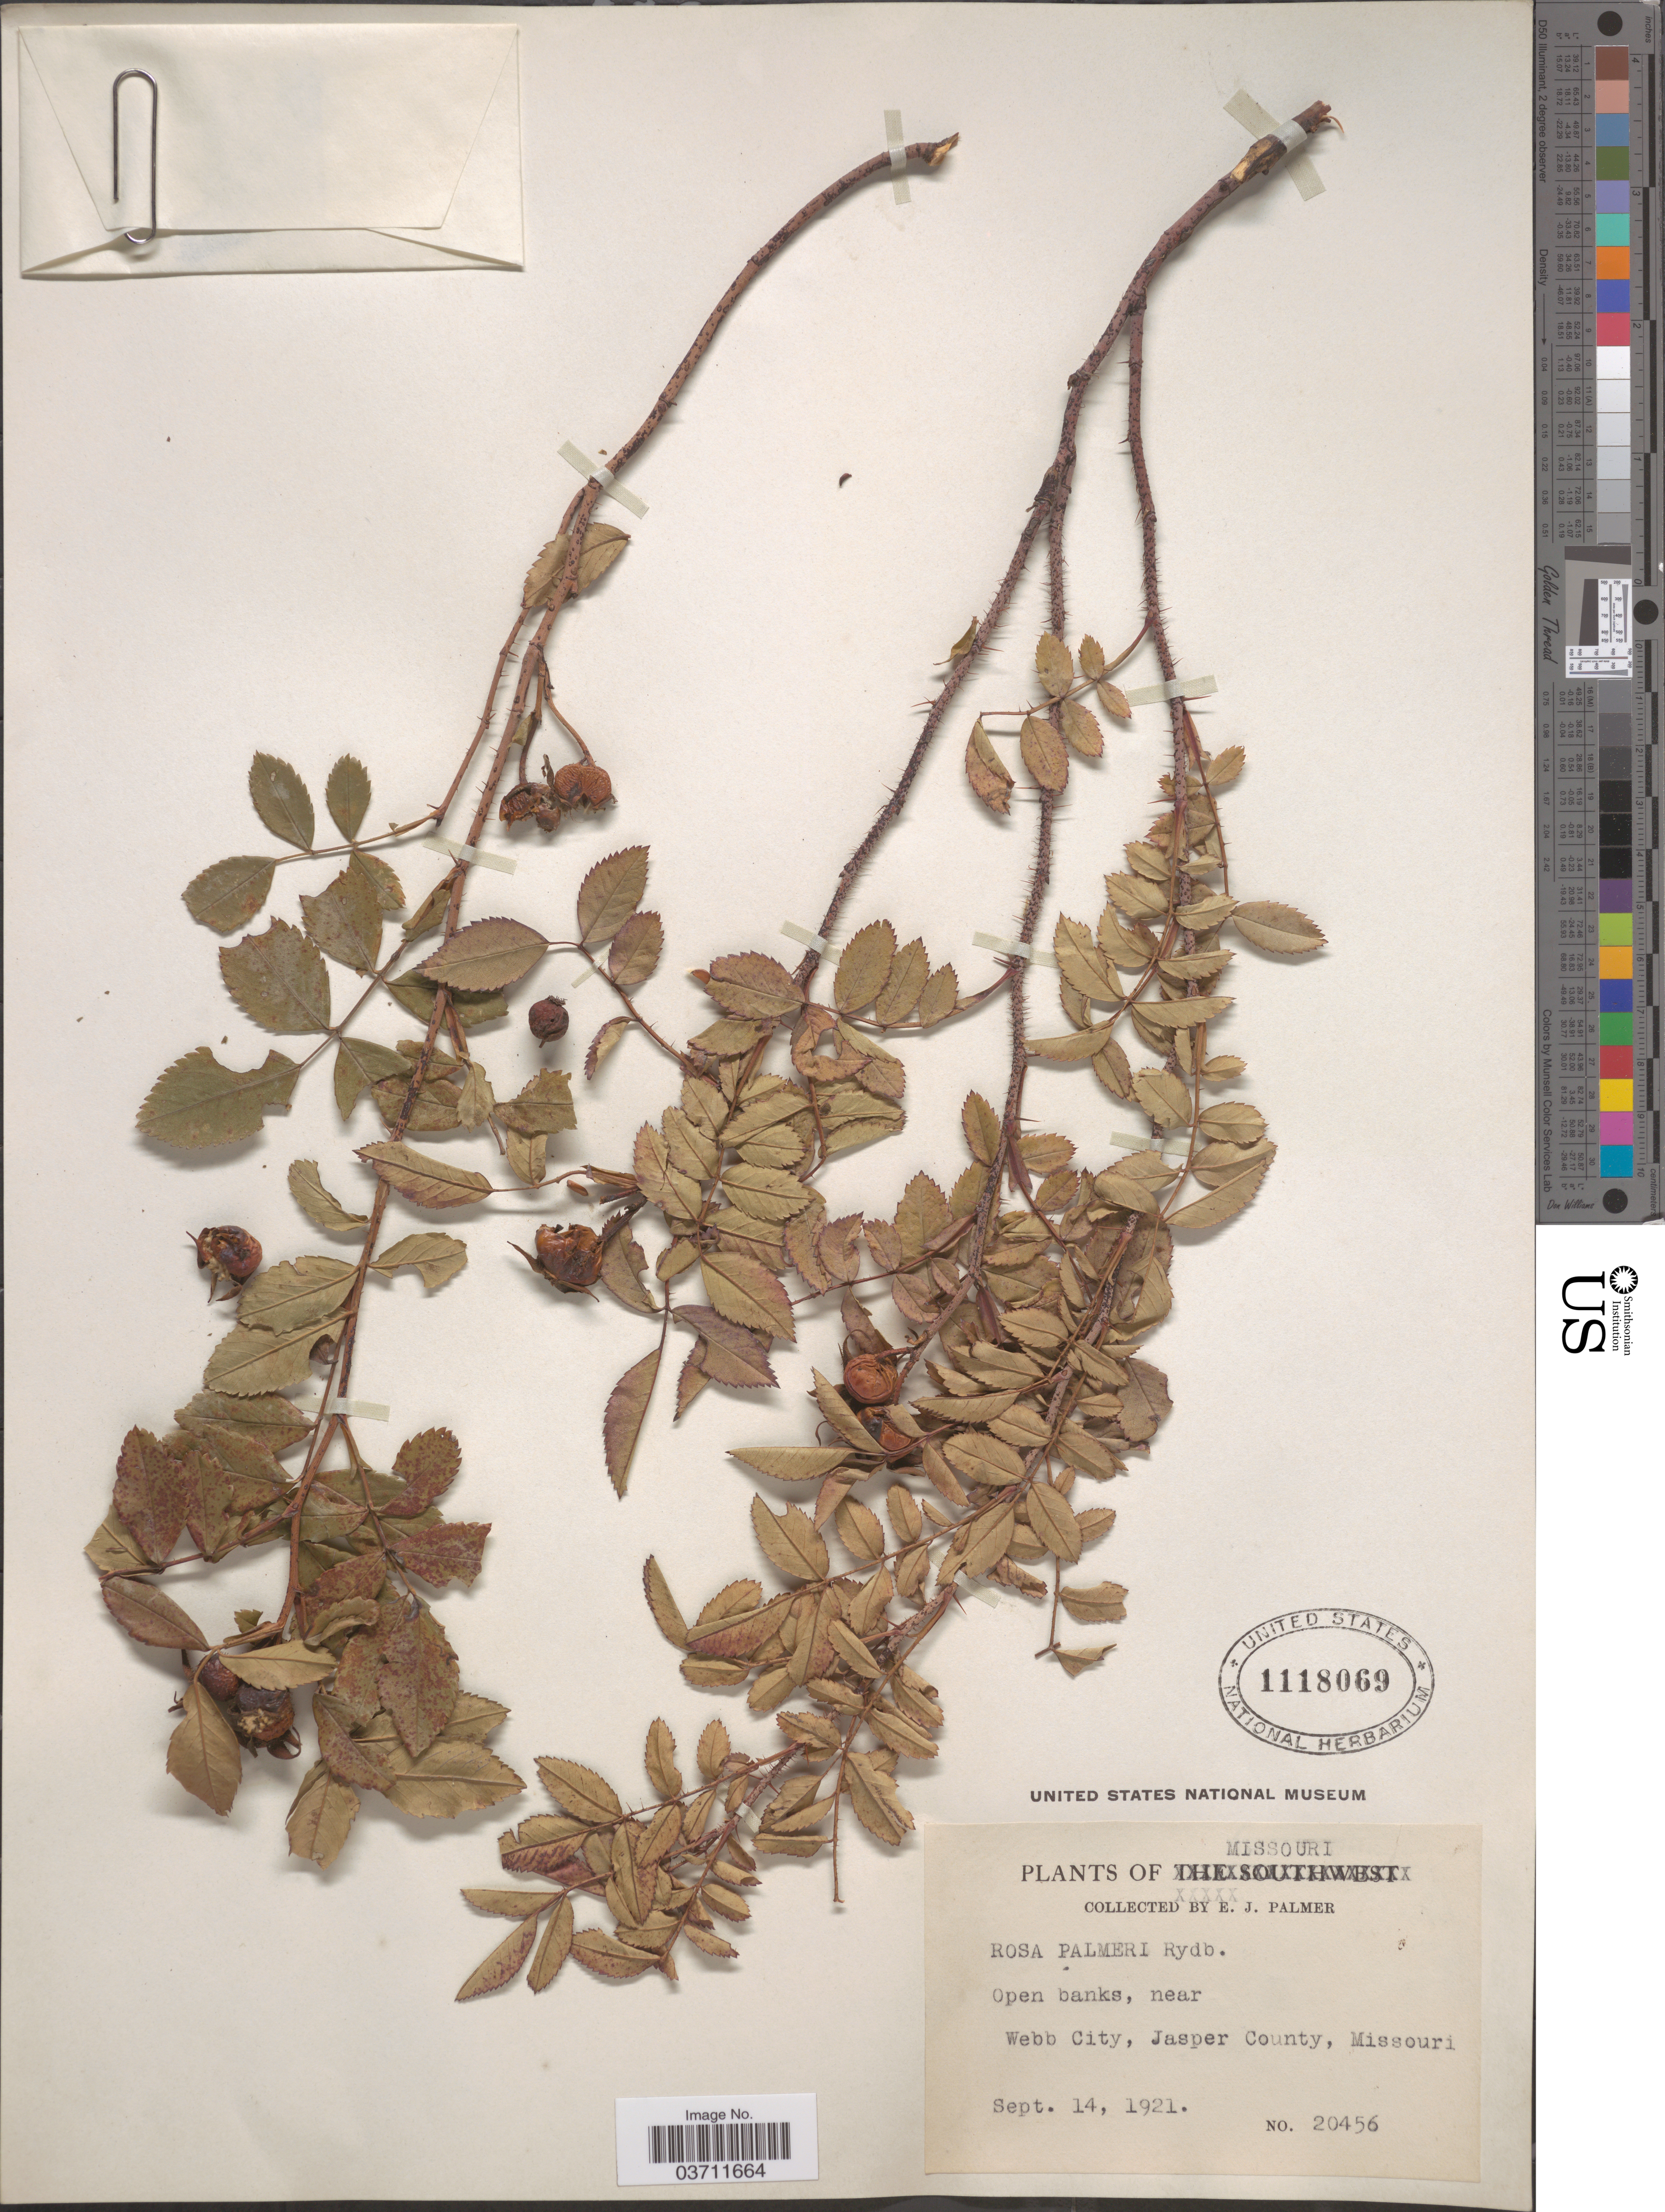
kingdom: Plantae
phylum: Tracheophyta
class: Magnoliopsida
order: Rosales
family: Rosaceae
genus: Rosa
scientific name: Rosa palmeri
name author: Rydb.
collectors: E. J. Palmer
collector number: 20456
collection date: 1921-09-14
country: United States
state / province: Missouri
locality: Near Webb City, Jasper County.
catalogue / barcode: US 1118069